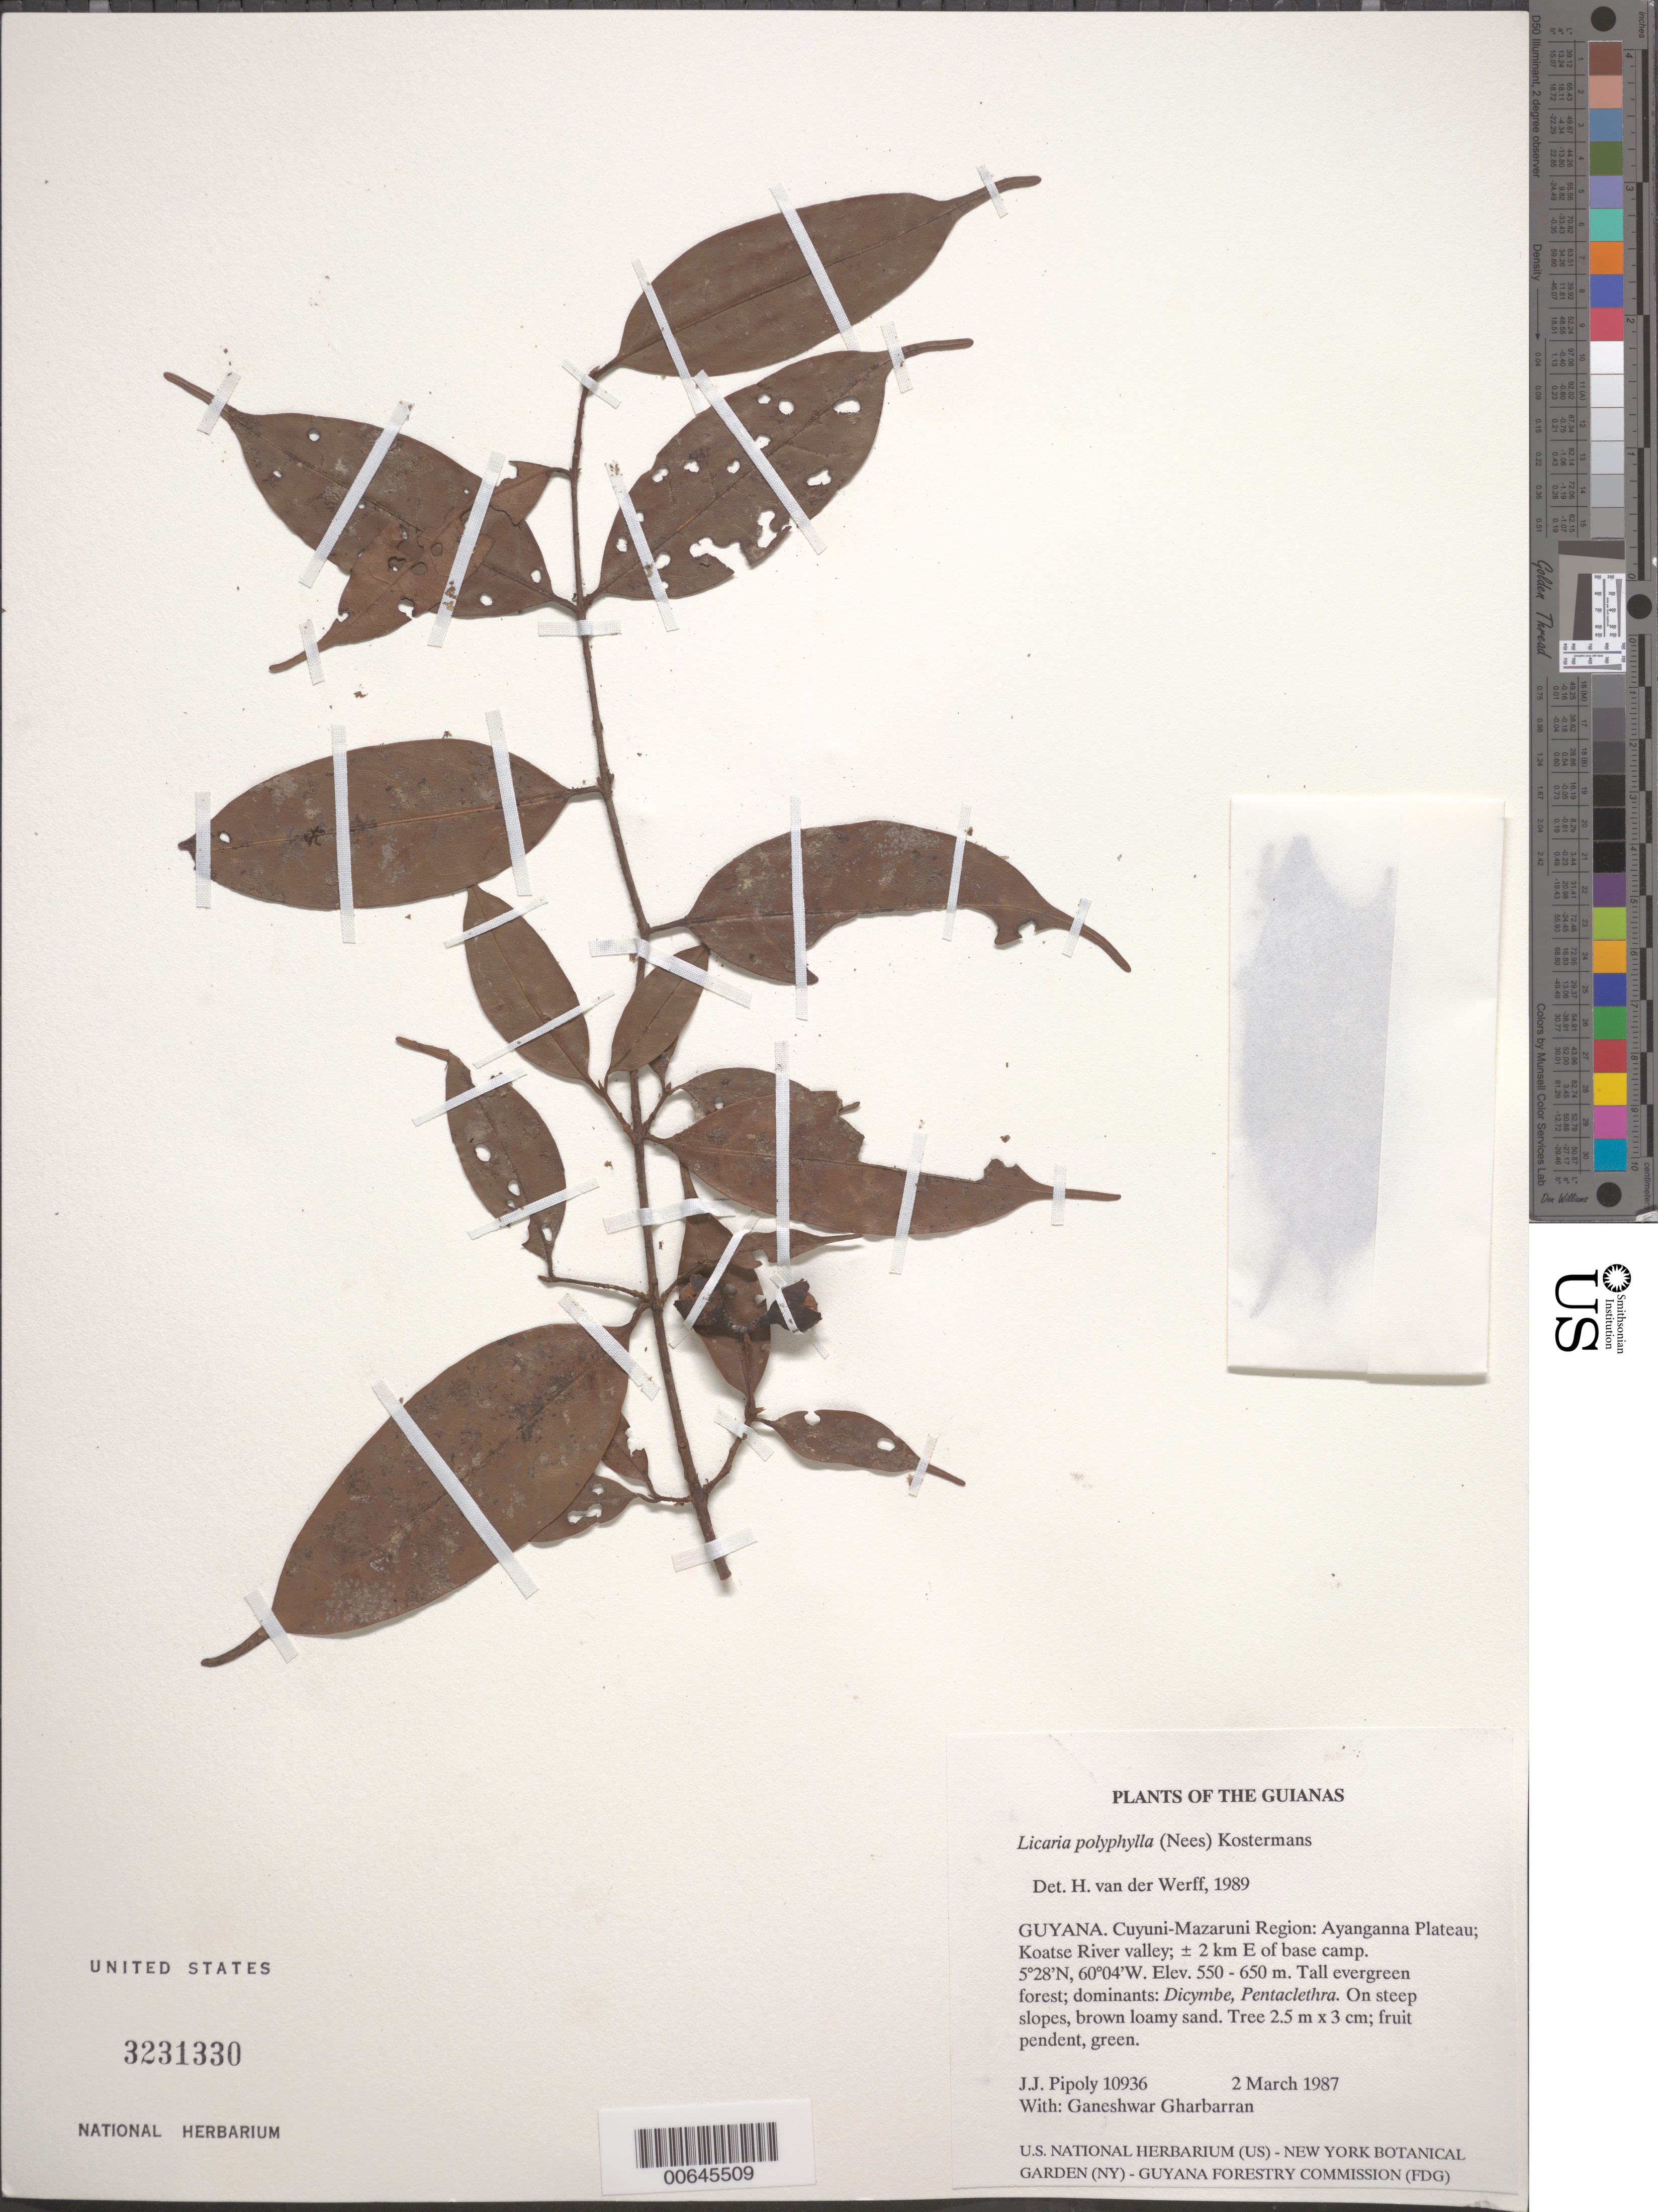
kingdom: Plantae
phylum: Tracheophyta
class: Magnoliopsida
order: Laurales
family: Lauraceae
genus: Licaria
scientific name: Licaria polyphylla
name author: (Nees) Kosterm.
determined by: van der Werff, H., (MO), Missouri Botanical Garden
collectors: J. J. Pipoly & G. Gharbarran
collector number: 10936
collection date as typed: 2 March 1987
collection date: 1987-03-02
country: Guyana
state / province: Cuyuni-Mazaruni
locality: Ayanganna Plateau; Koatse River valley; ± 2 km E of base camp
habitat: Tall evergreen forest; dominants: Dicymbe, Pentaclethra. On steep slopes, brown loamy sand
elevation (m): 550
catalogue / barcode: US 3231330